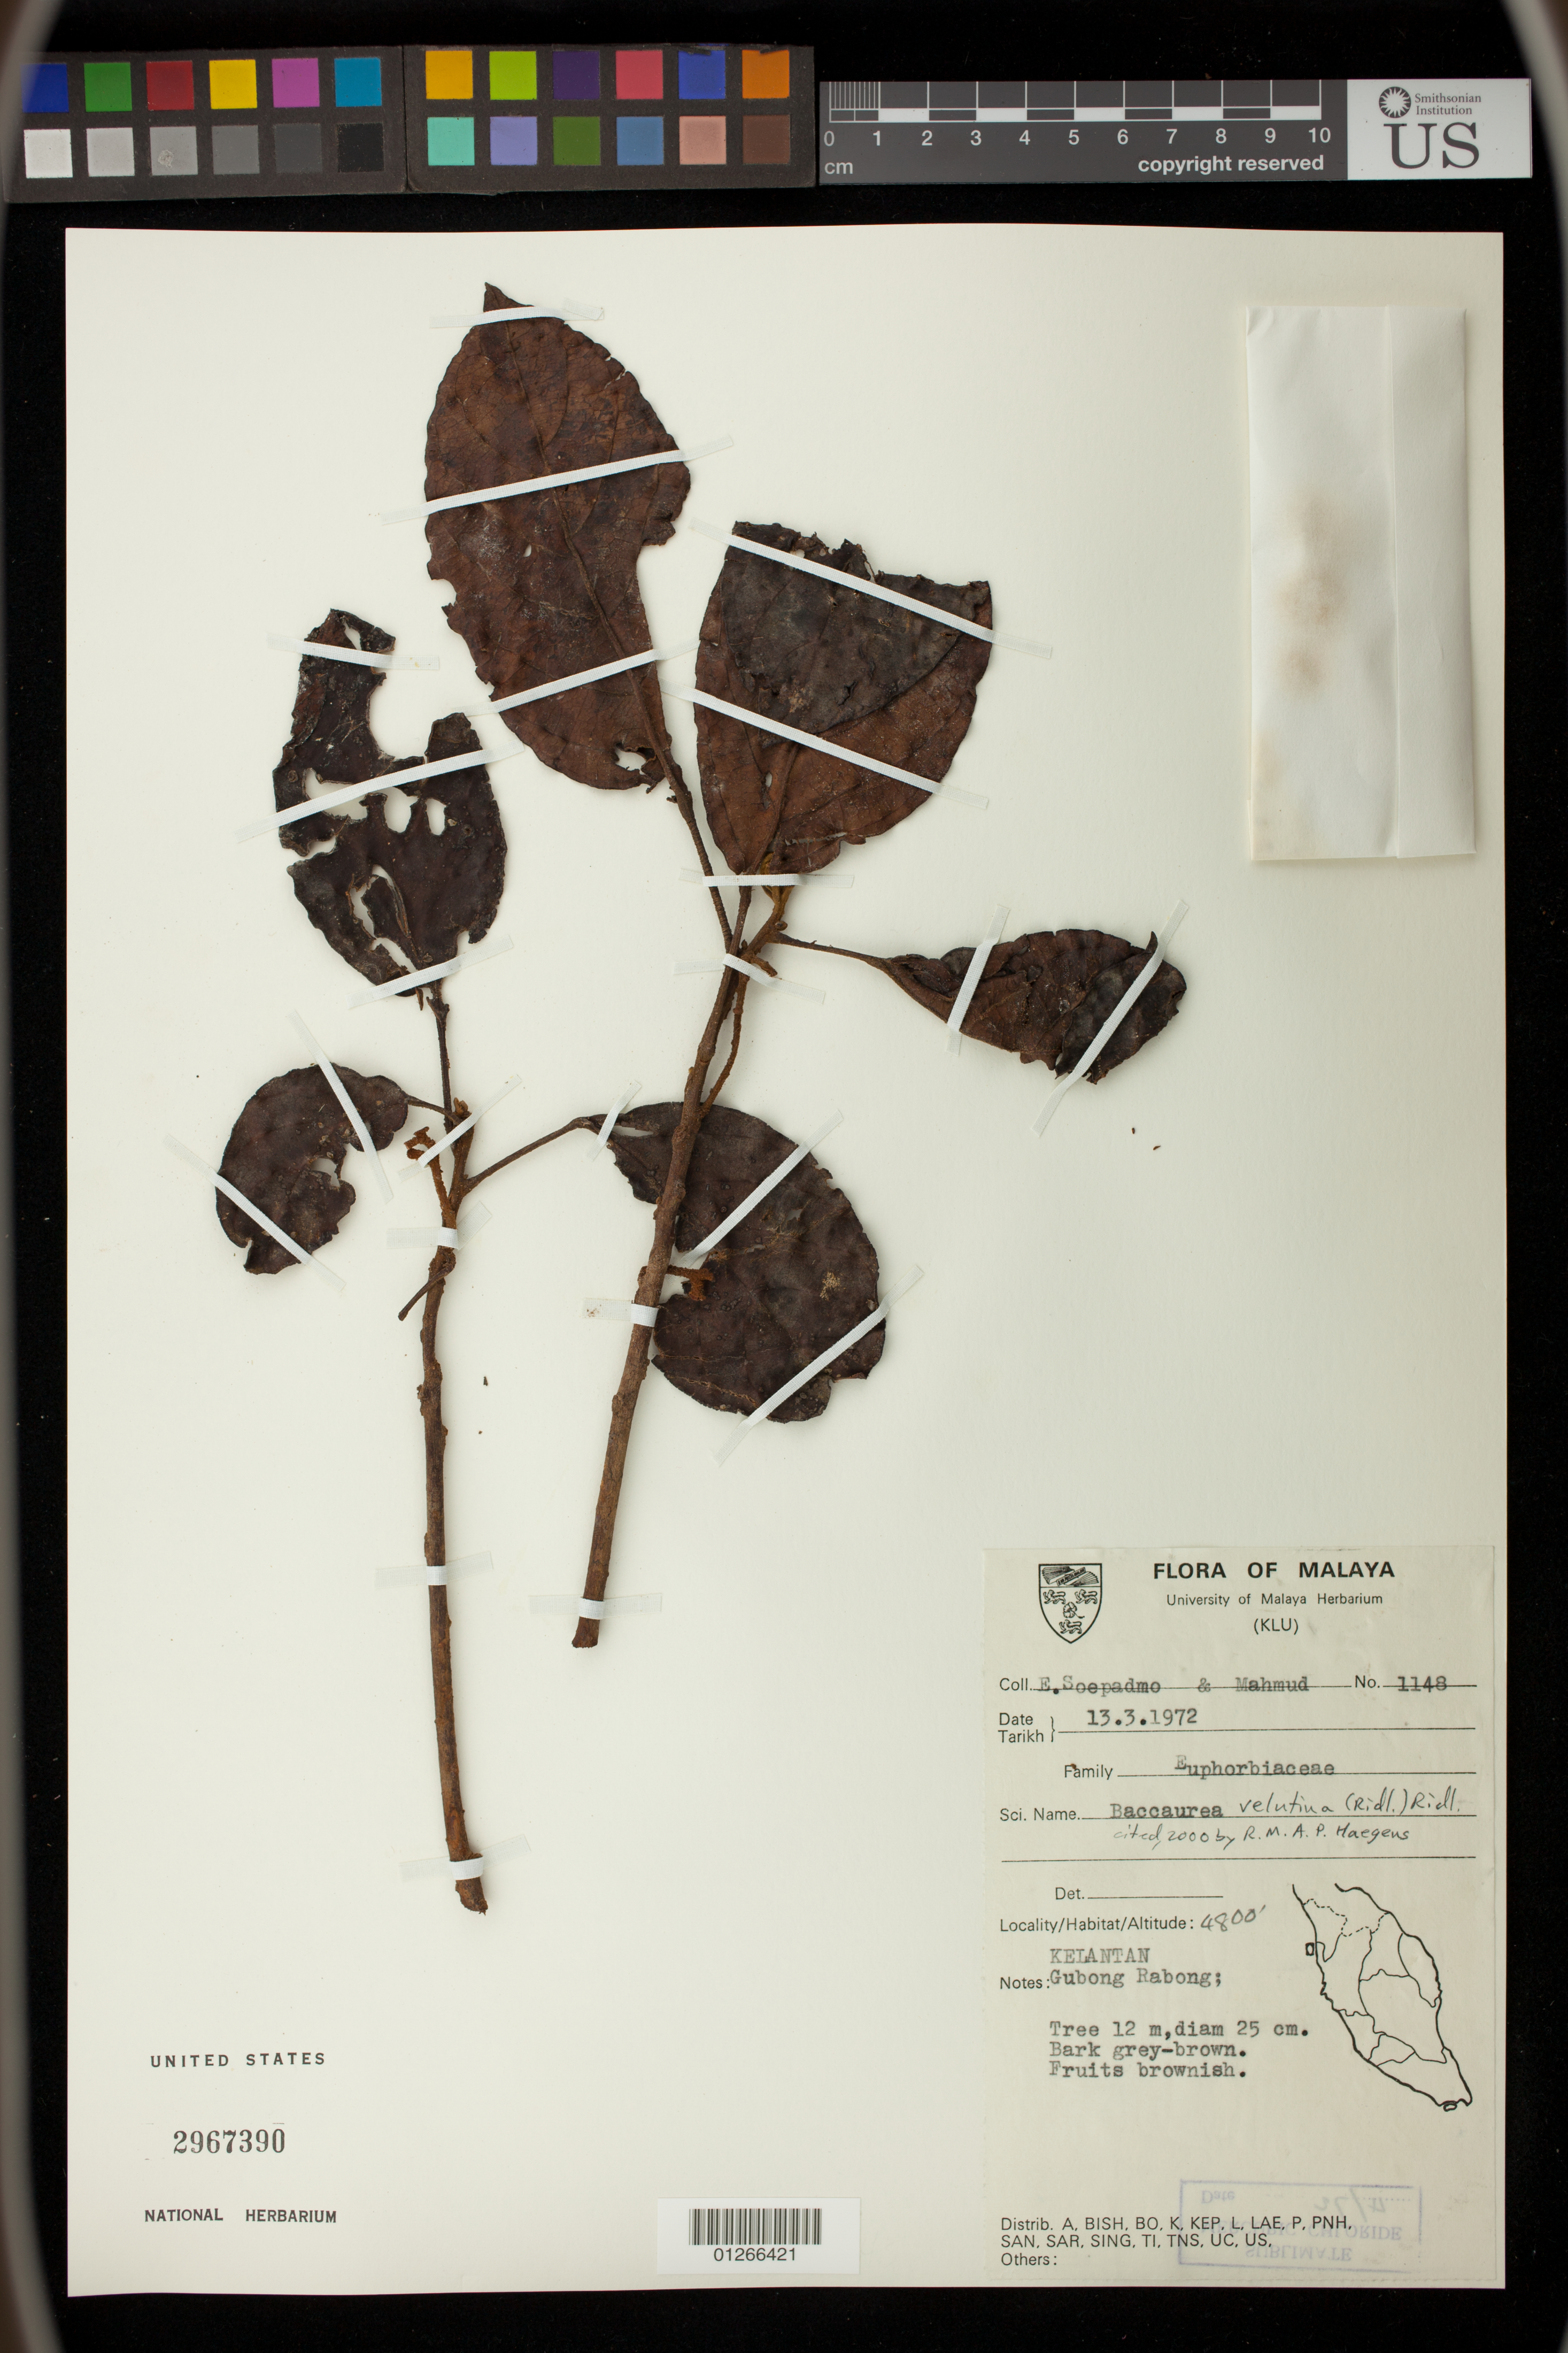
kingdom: Plantae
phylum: Tracheophyta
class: Magnoliopsida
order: Malpighiales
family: Phyllanthaceae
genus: Baccaurea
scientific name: Baccaurea velutina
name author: (Ridl.) Ridl.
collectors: E. Soepadmo & -. Mahmud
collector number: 1148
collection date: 1972-03-13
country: Malaysia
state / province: Kelantan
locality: Gubong [Gunung] Rabong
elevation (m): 1463